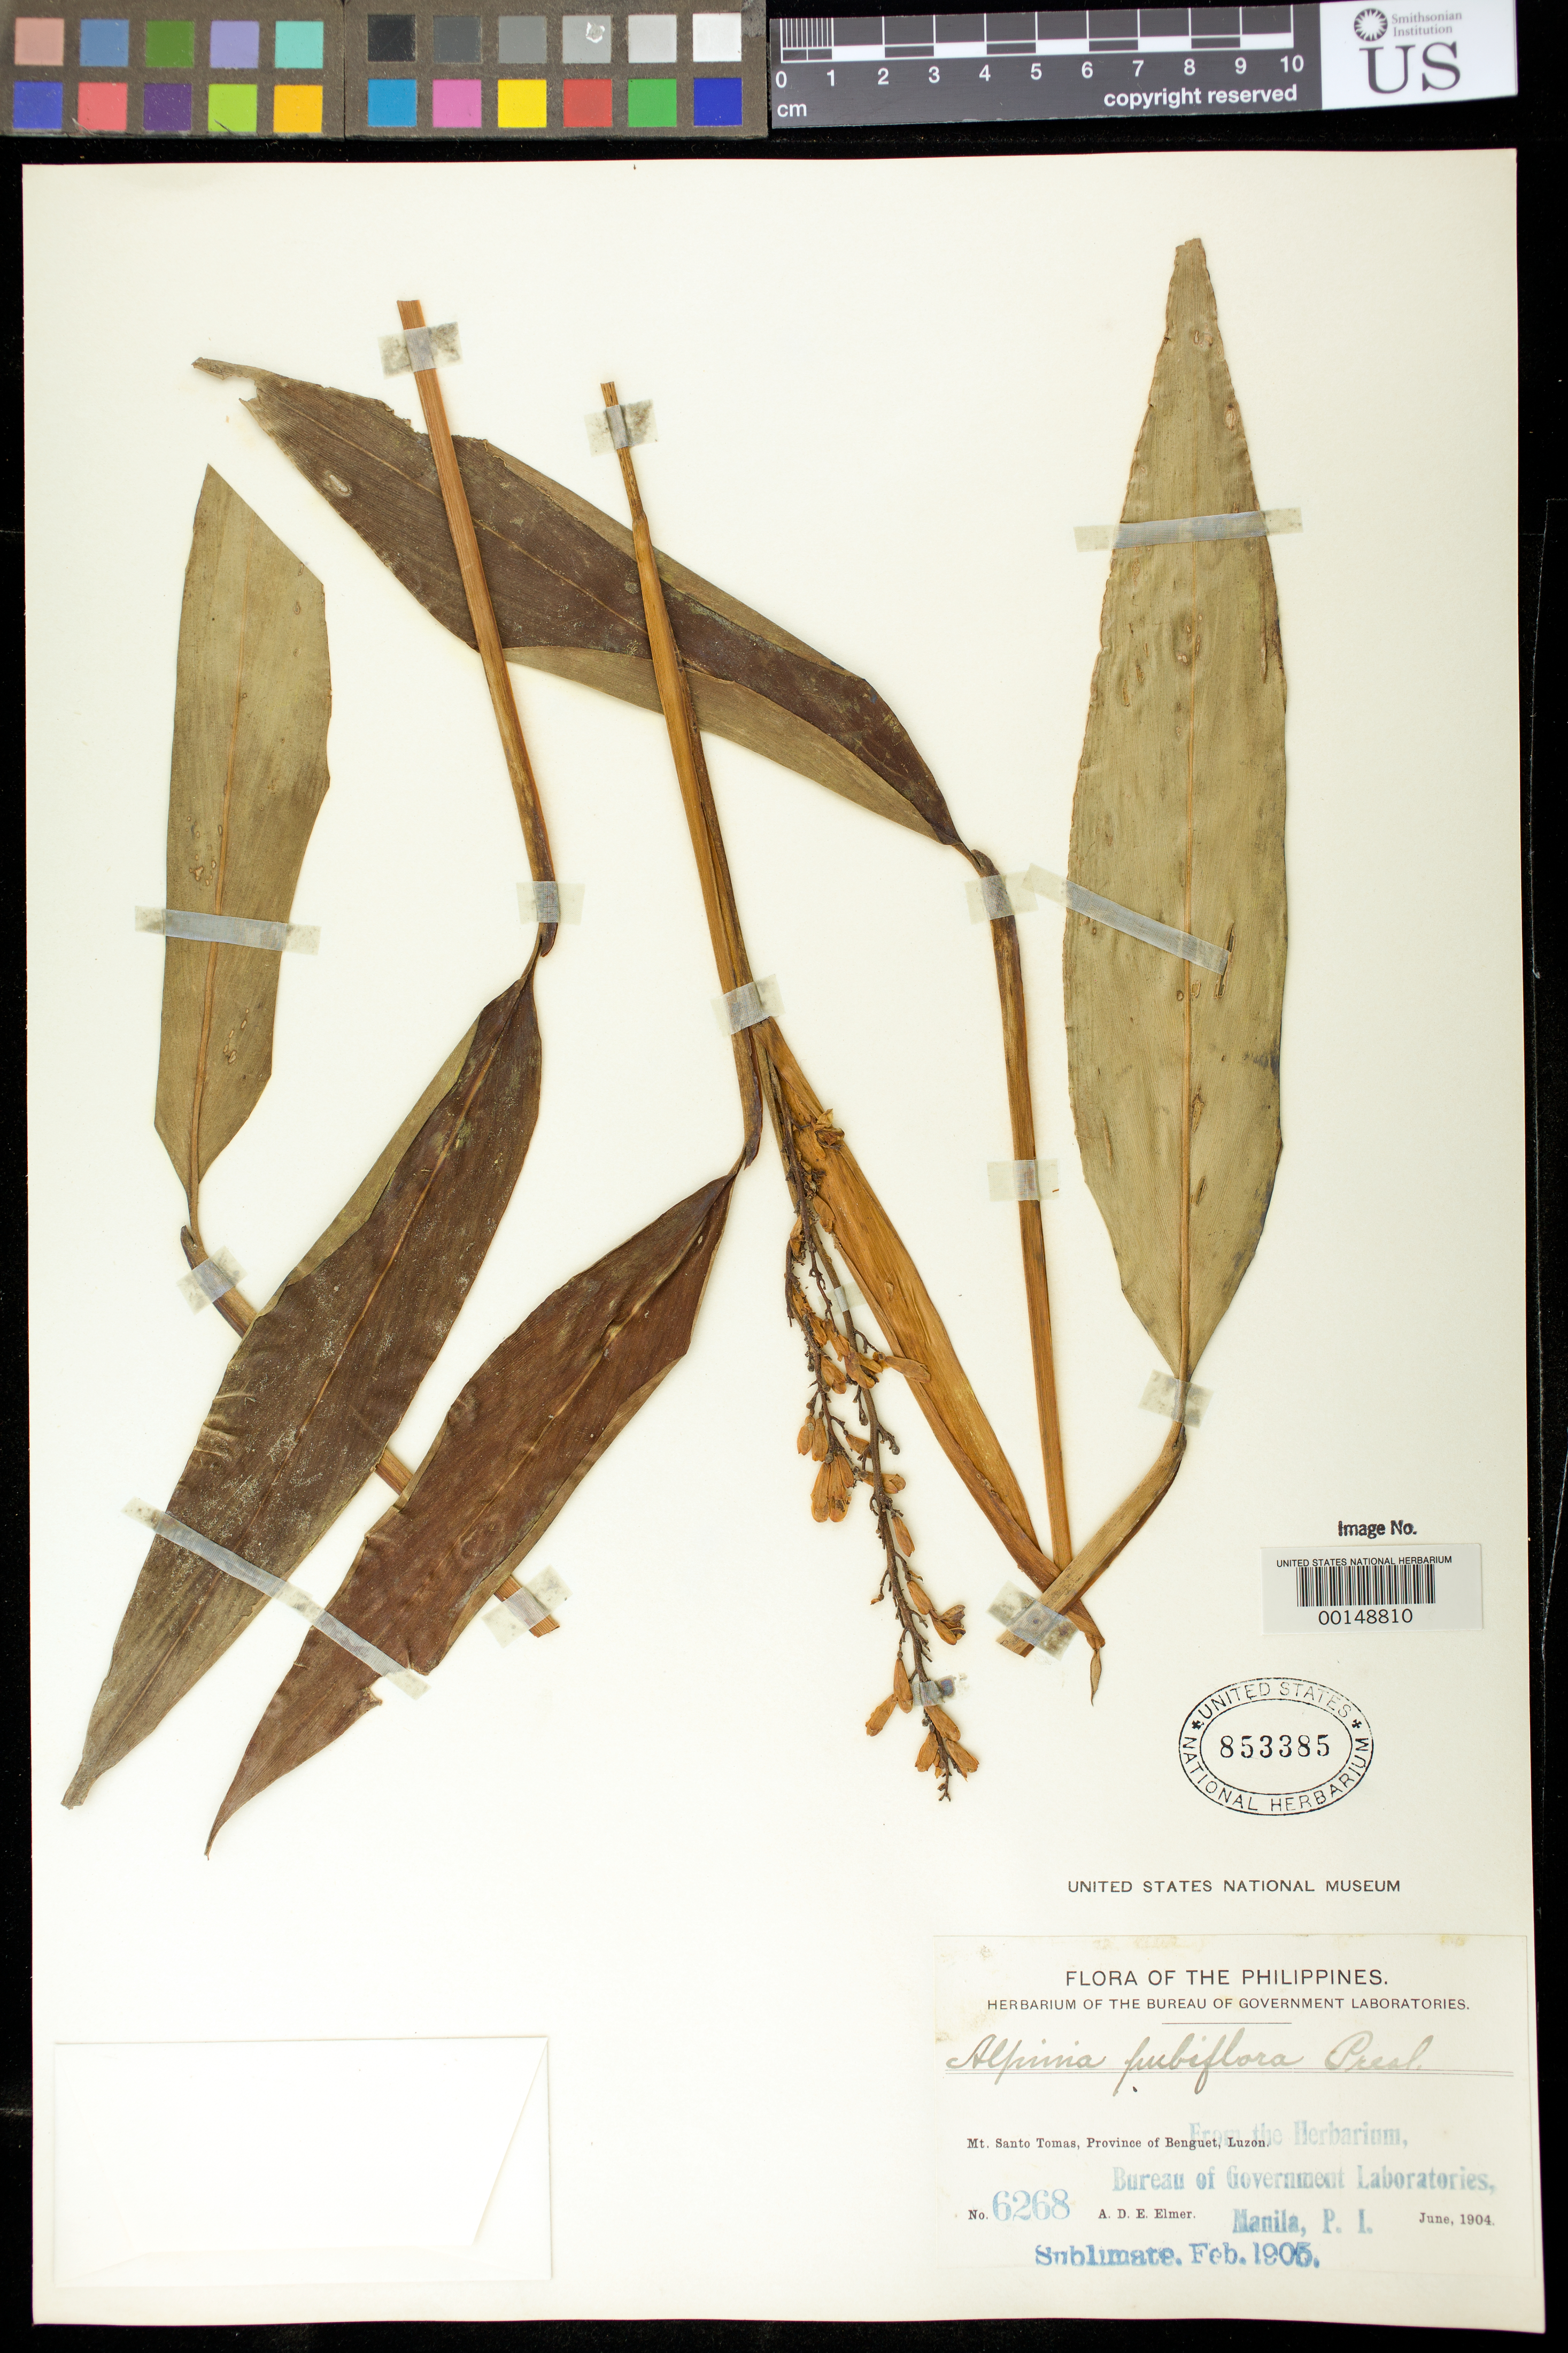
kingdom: Plantae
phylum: Tracheophyta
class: Liliopsida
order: Zingiberales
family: Zingiberaceae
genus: Alpinia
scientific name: Alpinia pubiflora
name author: (Benth.) K. Schum.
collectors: A. D. E. Elmer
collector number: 6268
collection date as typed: Jun 1904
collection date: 1904-06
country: Philippines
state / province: Cordillera (Administrative Region)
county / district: Benguet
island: Luzon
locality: Mt. santo tomas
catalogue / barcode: US 853385